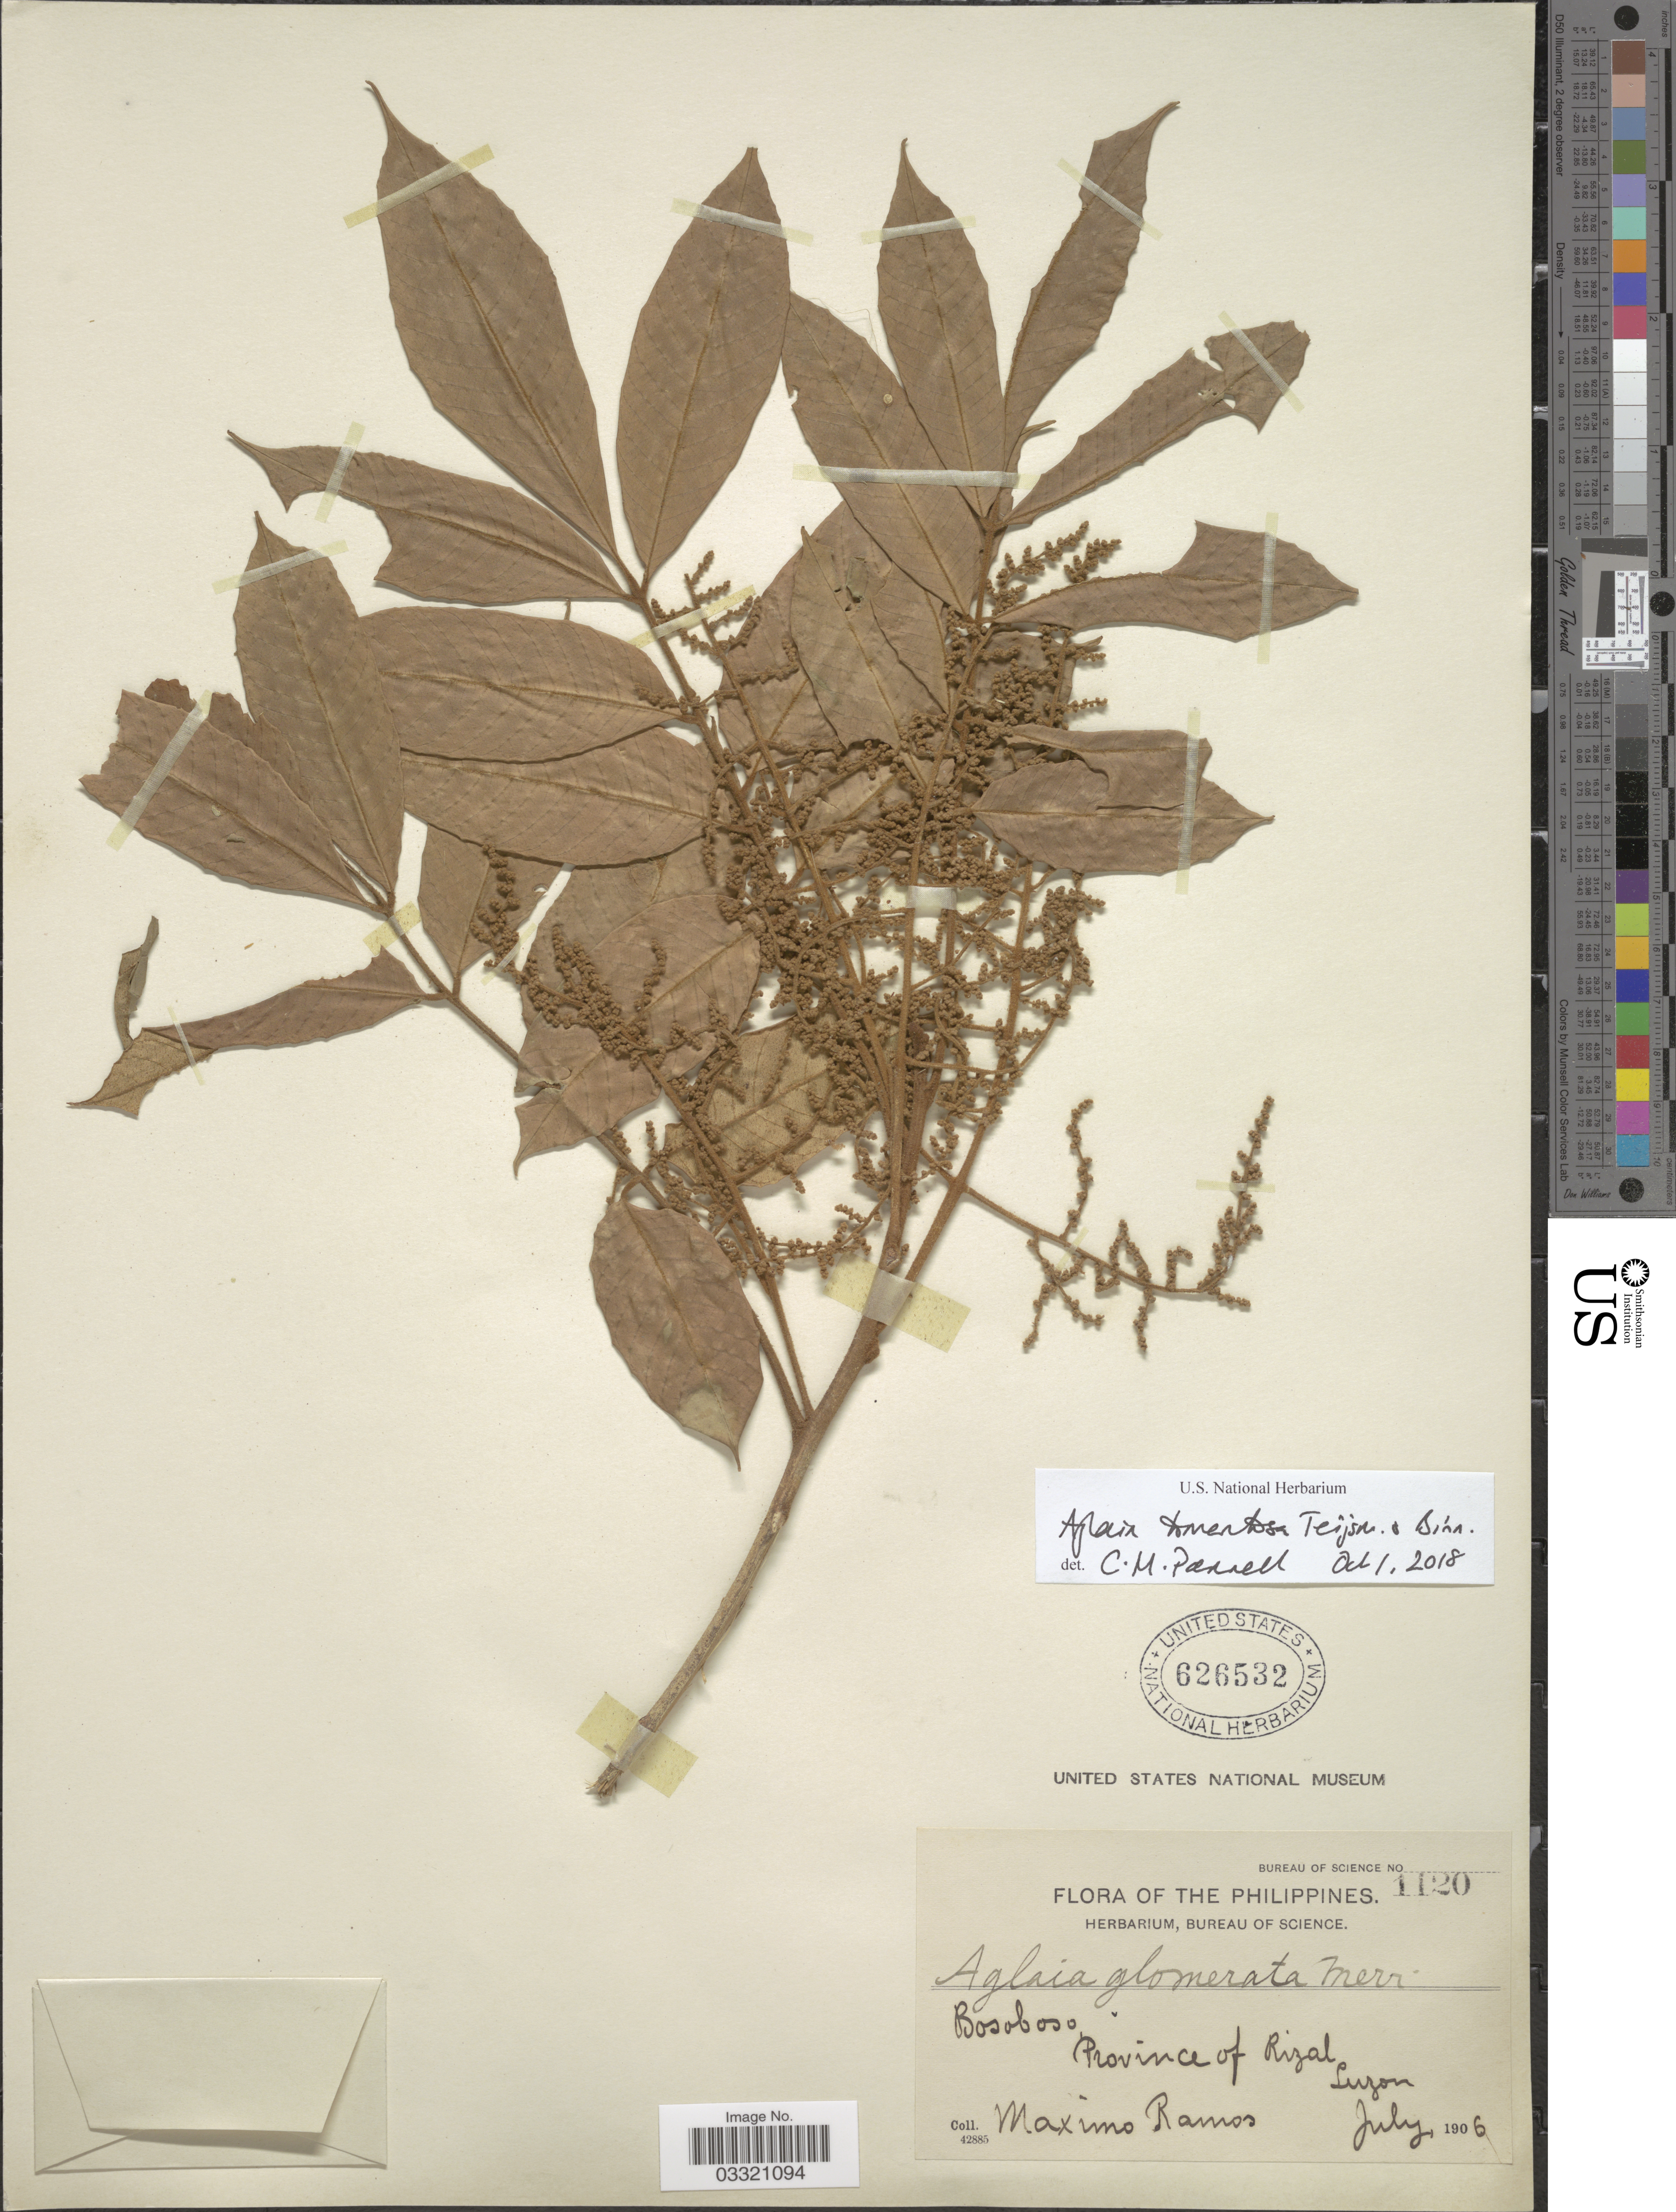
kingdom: Plantae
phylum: Tracheophyta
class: Magnoliopsida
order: Sapindales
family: Meliaceae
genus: Aglaia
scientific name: Aglaia tomentosa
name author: Teijsm. & Binn.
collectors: M. Ramos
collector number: Bureau of Science 1120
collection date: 1906-07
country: Philippines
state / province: Calabarzon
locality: Bosoboso. Province of Rizal. Luzon.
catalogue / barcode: US 626532